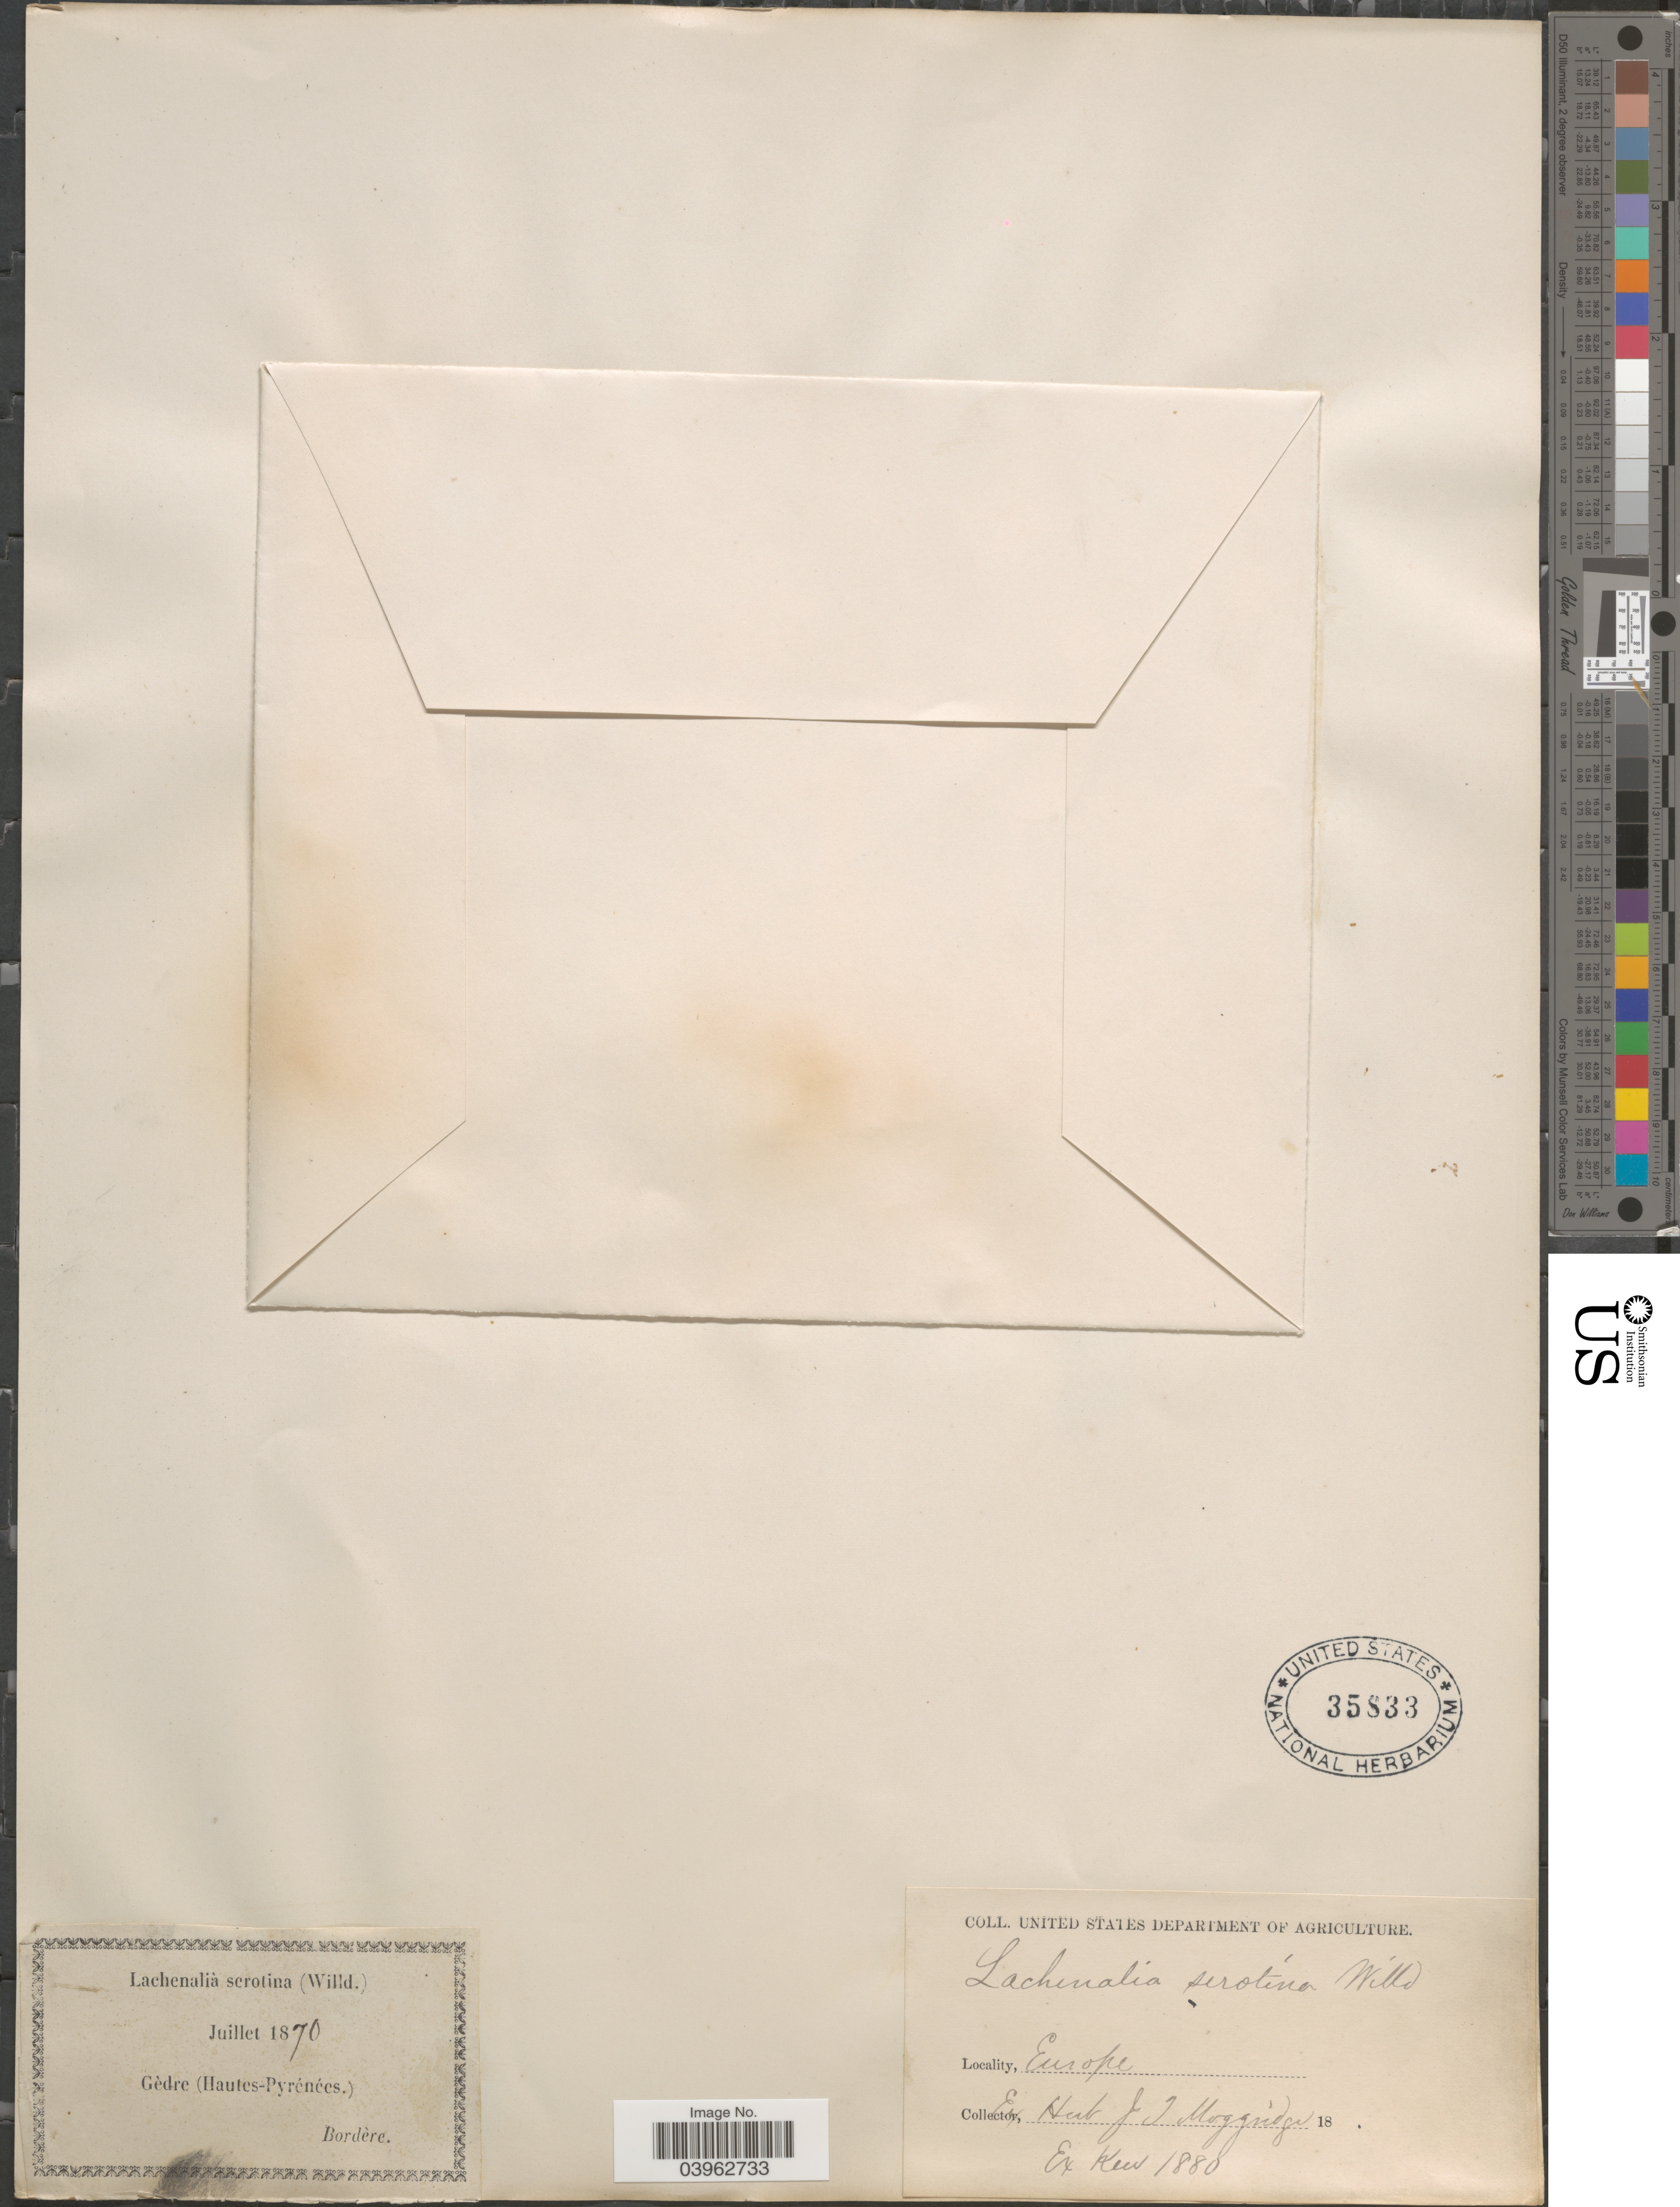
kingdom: Plantae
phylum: Tracheophyta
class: Liliopsida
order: Asparagales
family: Asparagaceae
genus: Lachenalia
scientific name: Lachenalia serotina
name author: (L.) Willd.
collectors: -. Bordère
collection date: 1870-07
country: France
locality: Europe. Gèdre (Hautes-Pyrénées.).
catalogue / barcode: US 35833